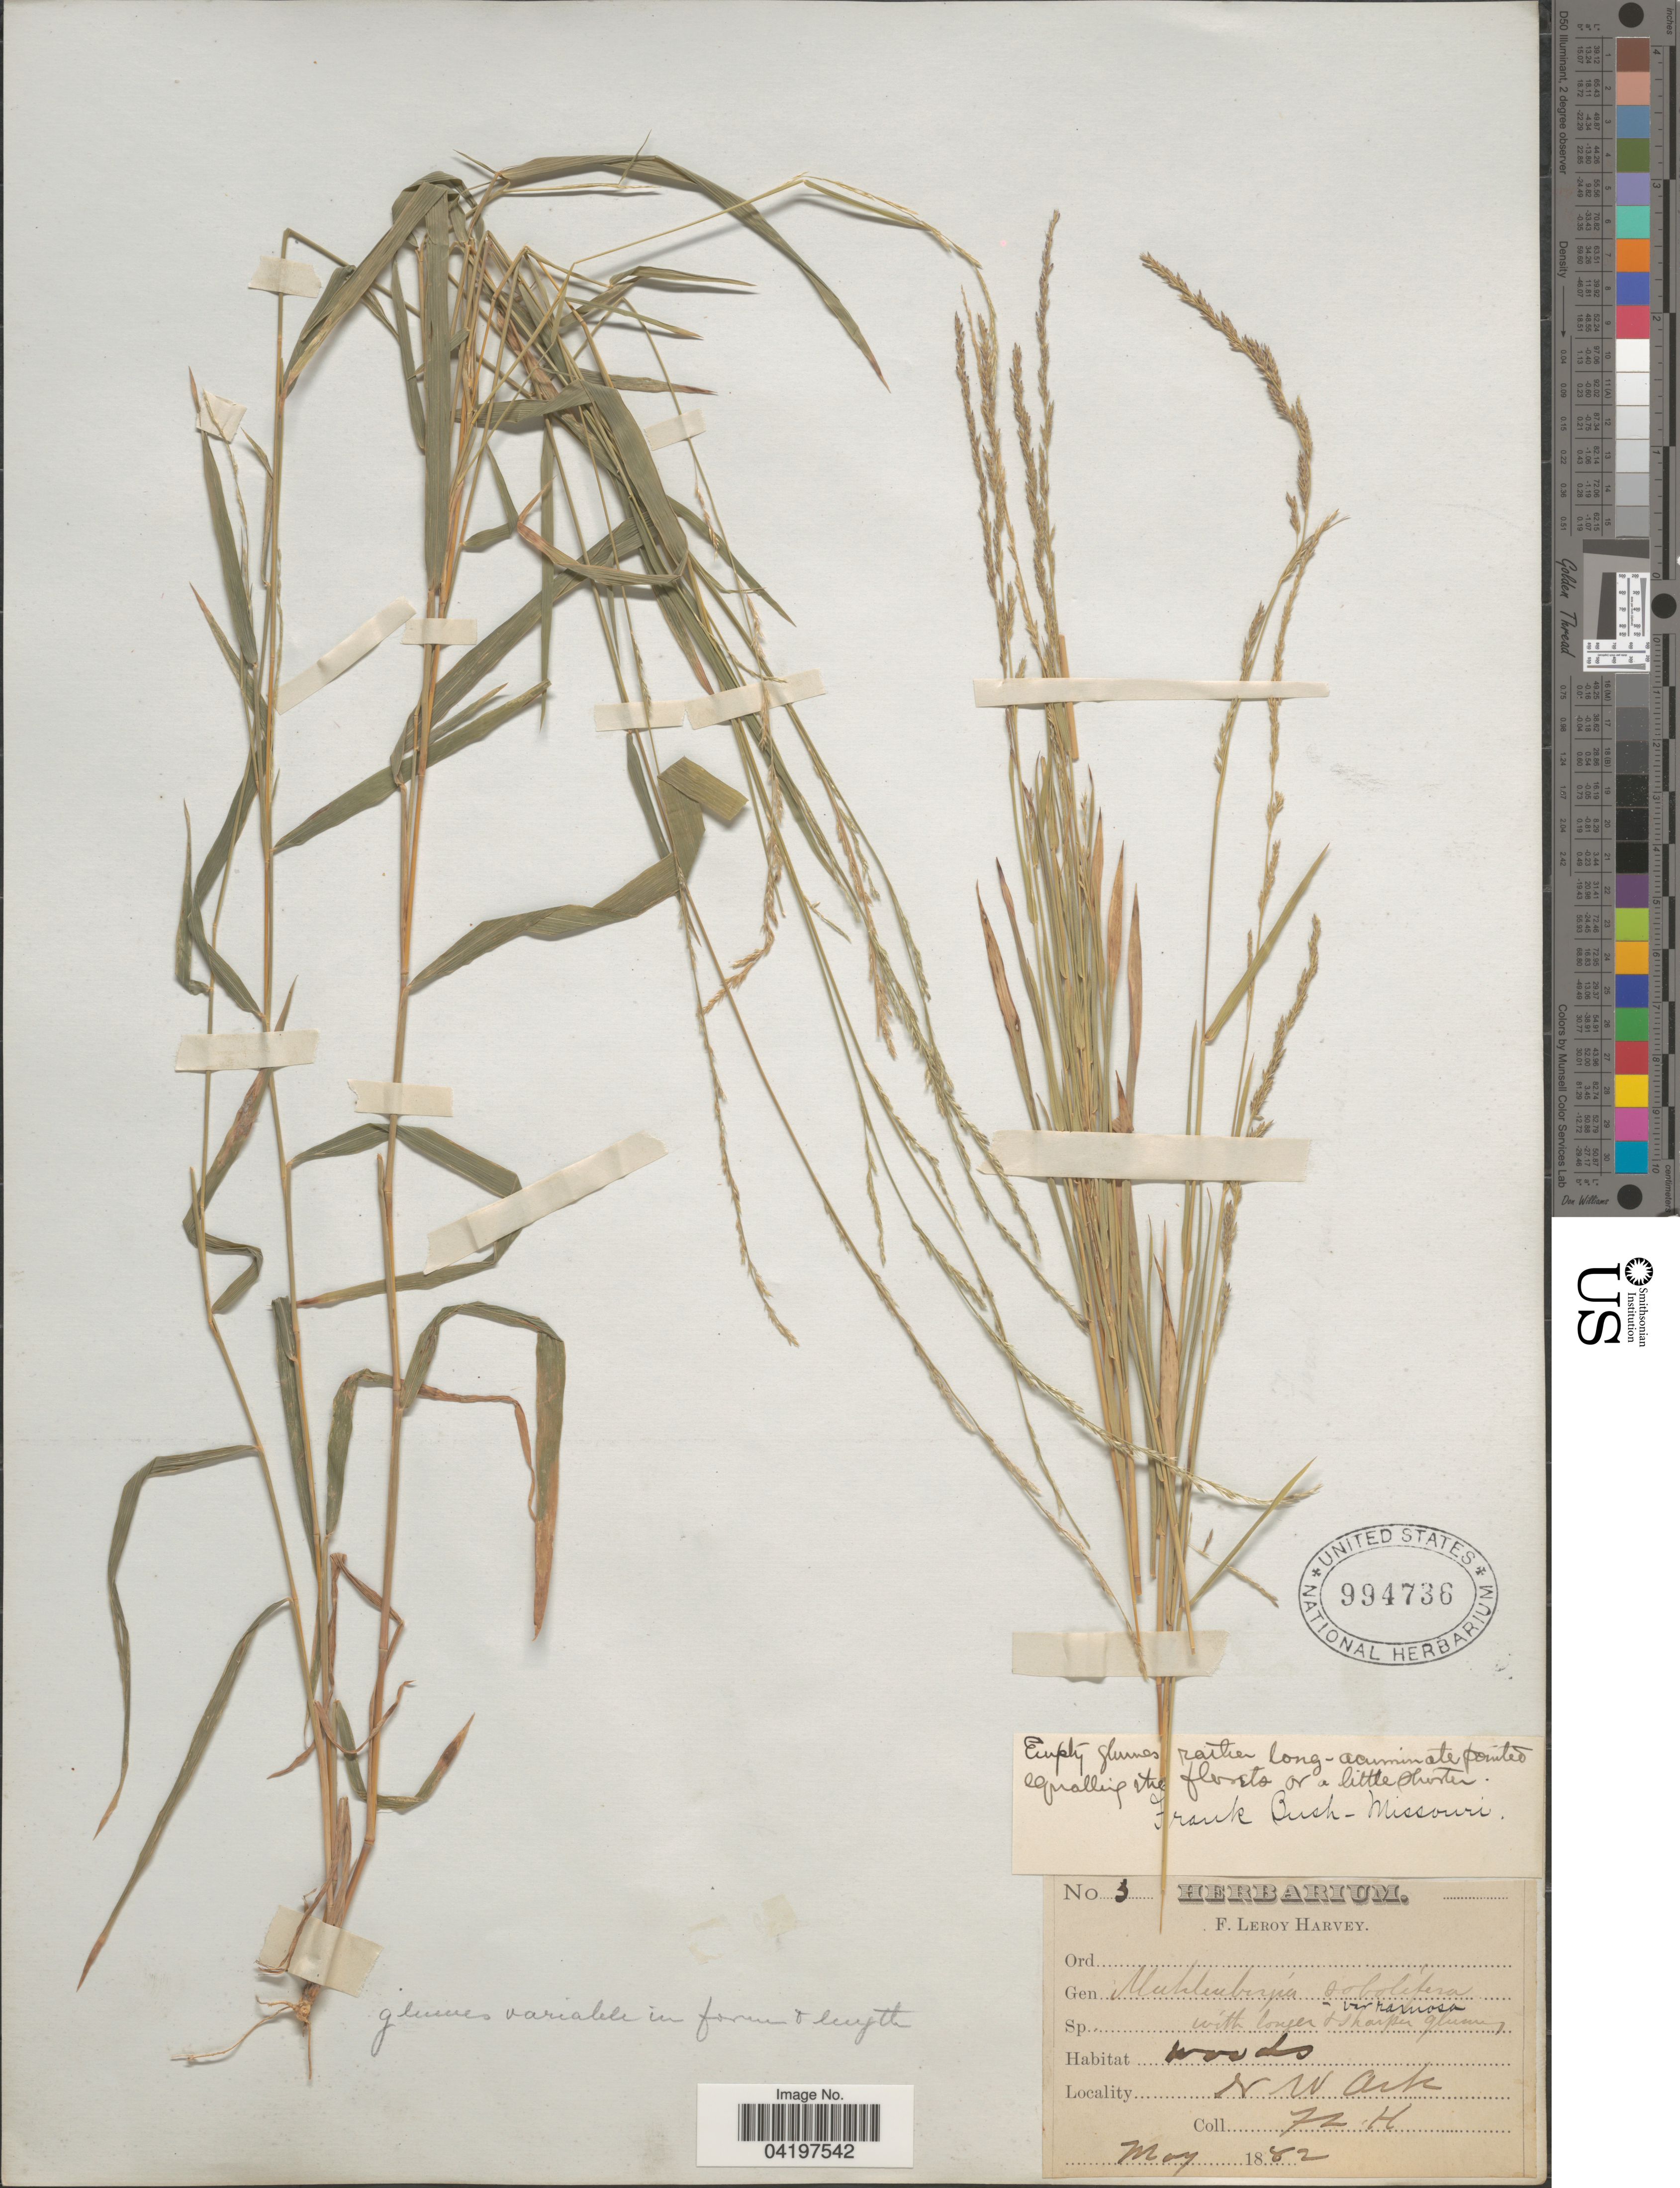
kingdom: Plantae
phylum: Tracheophyta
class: Liliopsida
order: Poales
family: Poaceae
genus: Muhlenbergia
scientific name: Muhlenbergia sobolifera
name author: (Muhl. ex Willd.) Trin.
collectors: F. L. Harvey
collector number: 3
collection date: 1882-05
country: United States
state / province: Arkansas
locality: NW Ark.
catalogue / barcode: US 994736